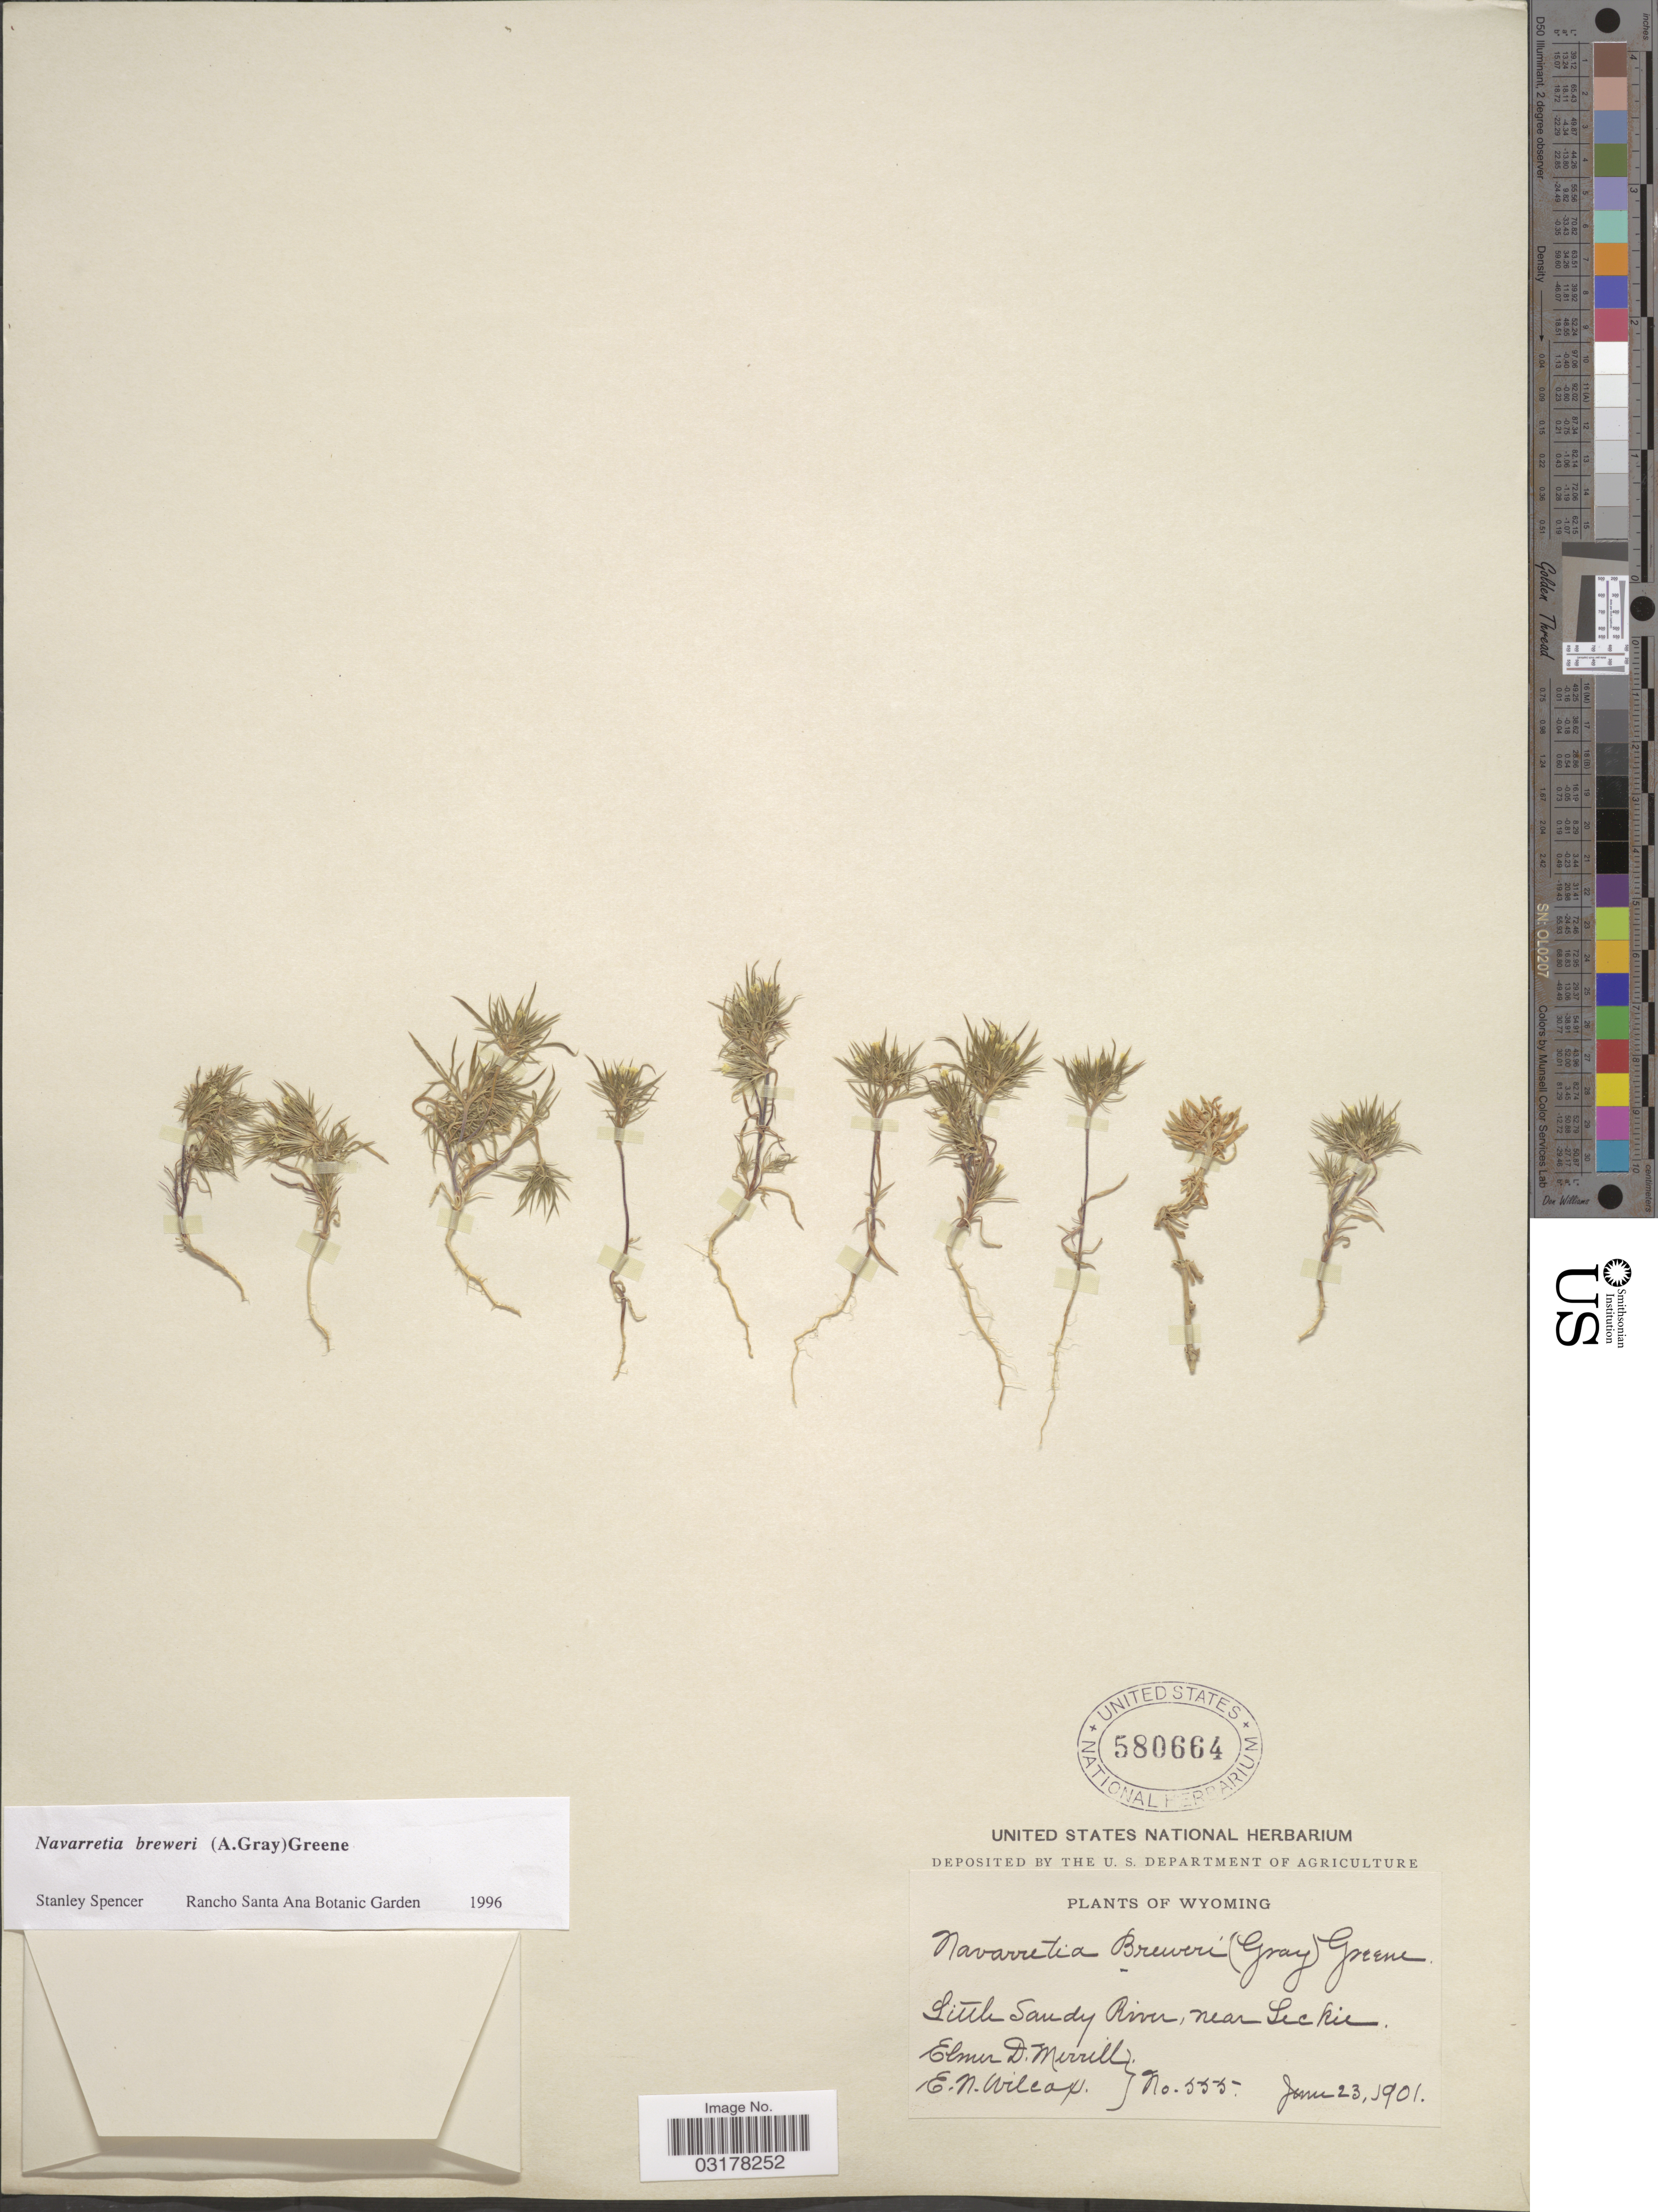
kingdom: Plantae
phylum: Tracheophyta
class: Magnoliopsida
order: Ericales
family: Polemoniaceae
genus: Navarretia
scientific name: Navarretia breweri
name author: (A. Gray) Greene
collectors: E. D. Merrill & E. Wilcox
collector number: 555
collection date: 1901-06-23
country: United States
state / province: Wyoming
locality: Little Sandy River, near Leckie.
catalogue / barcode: US 580664